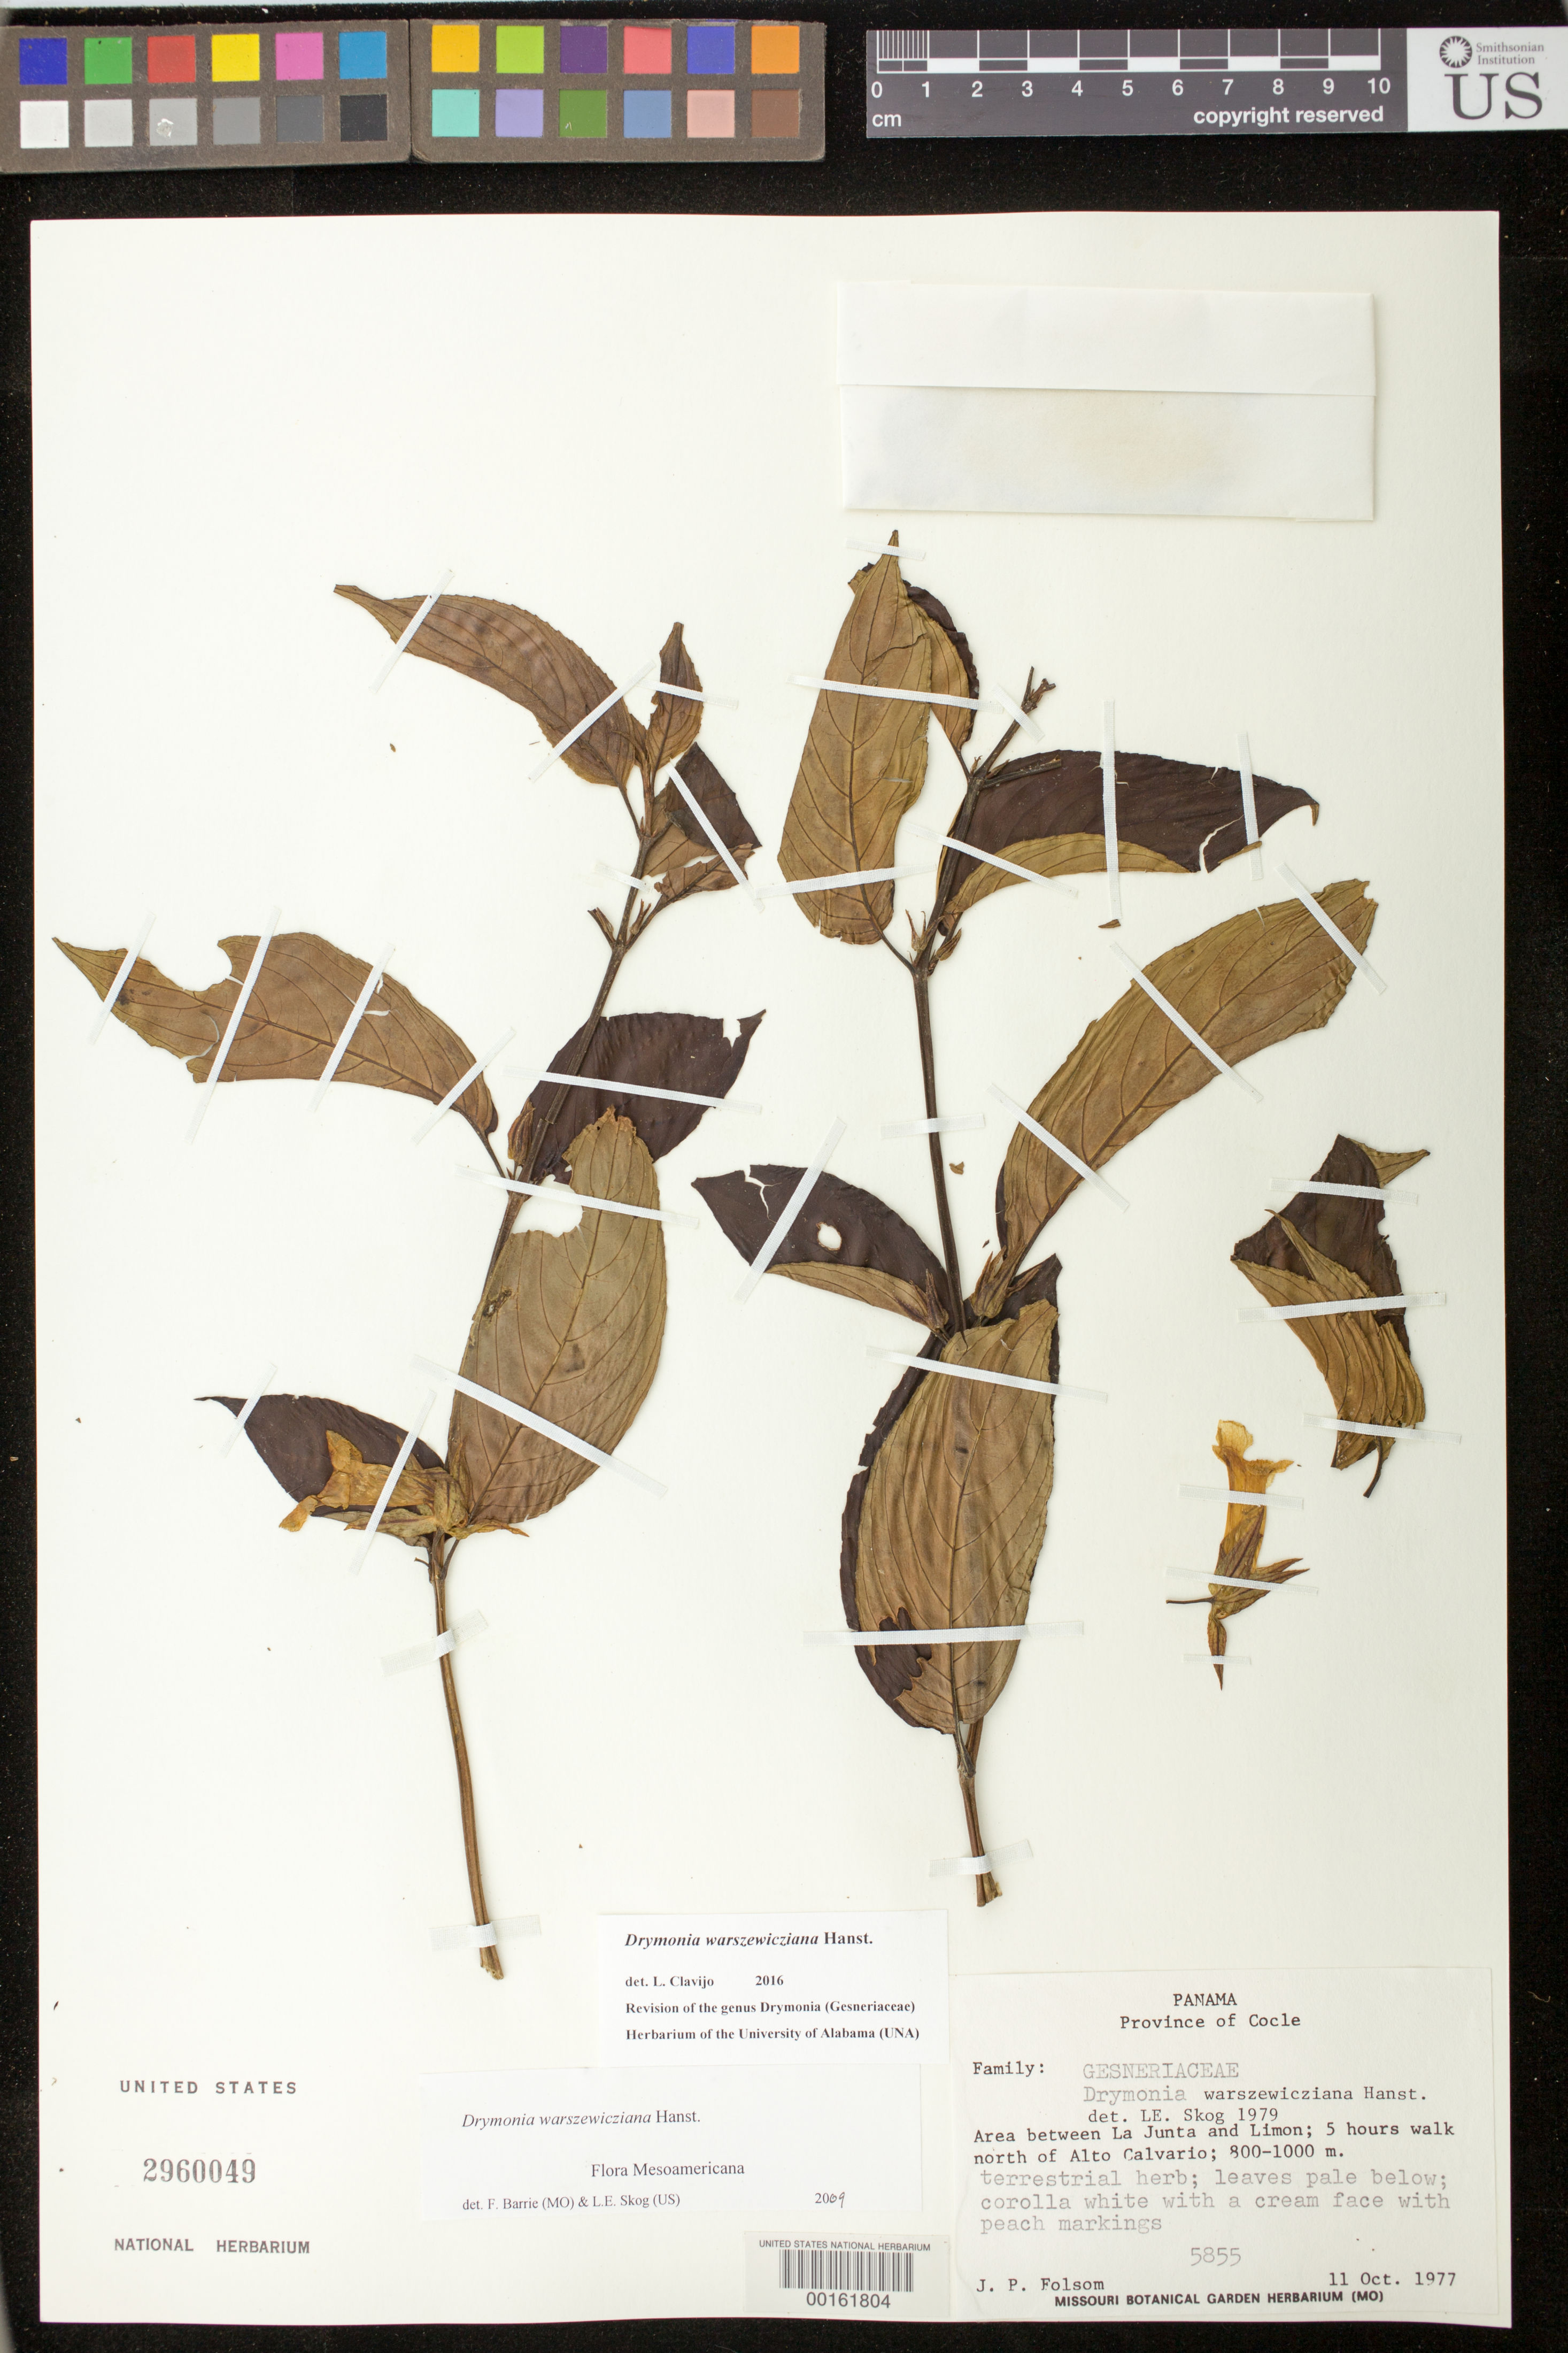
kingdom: Plantae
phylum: Tracheophyta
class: Magnoliopsida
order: Lamiales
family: Gesneriaceae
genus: Drymonia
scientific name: Drymonia warszewicziana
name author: Hanst.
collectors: J. P. Folsom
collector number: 5855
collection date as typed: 11 Oct 1977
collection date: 1977-10-11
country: Panama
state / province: Coclé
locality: Area between La Junta and Limon, 5 hrs walk N of Alto Calvario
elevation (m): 800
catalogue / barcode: US 2960049